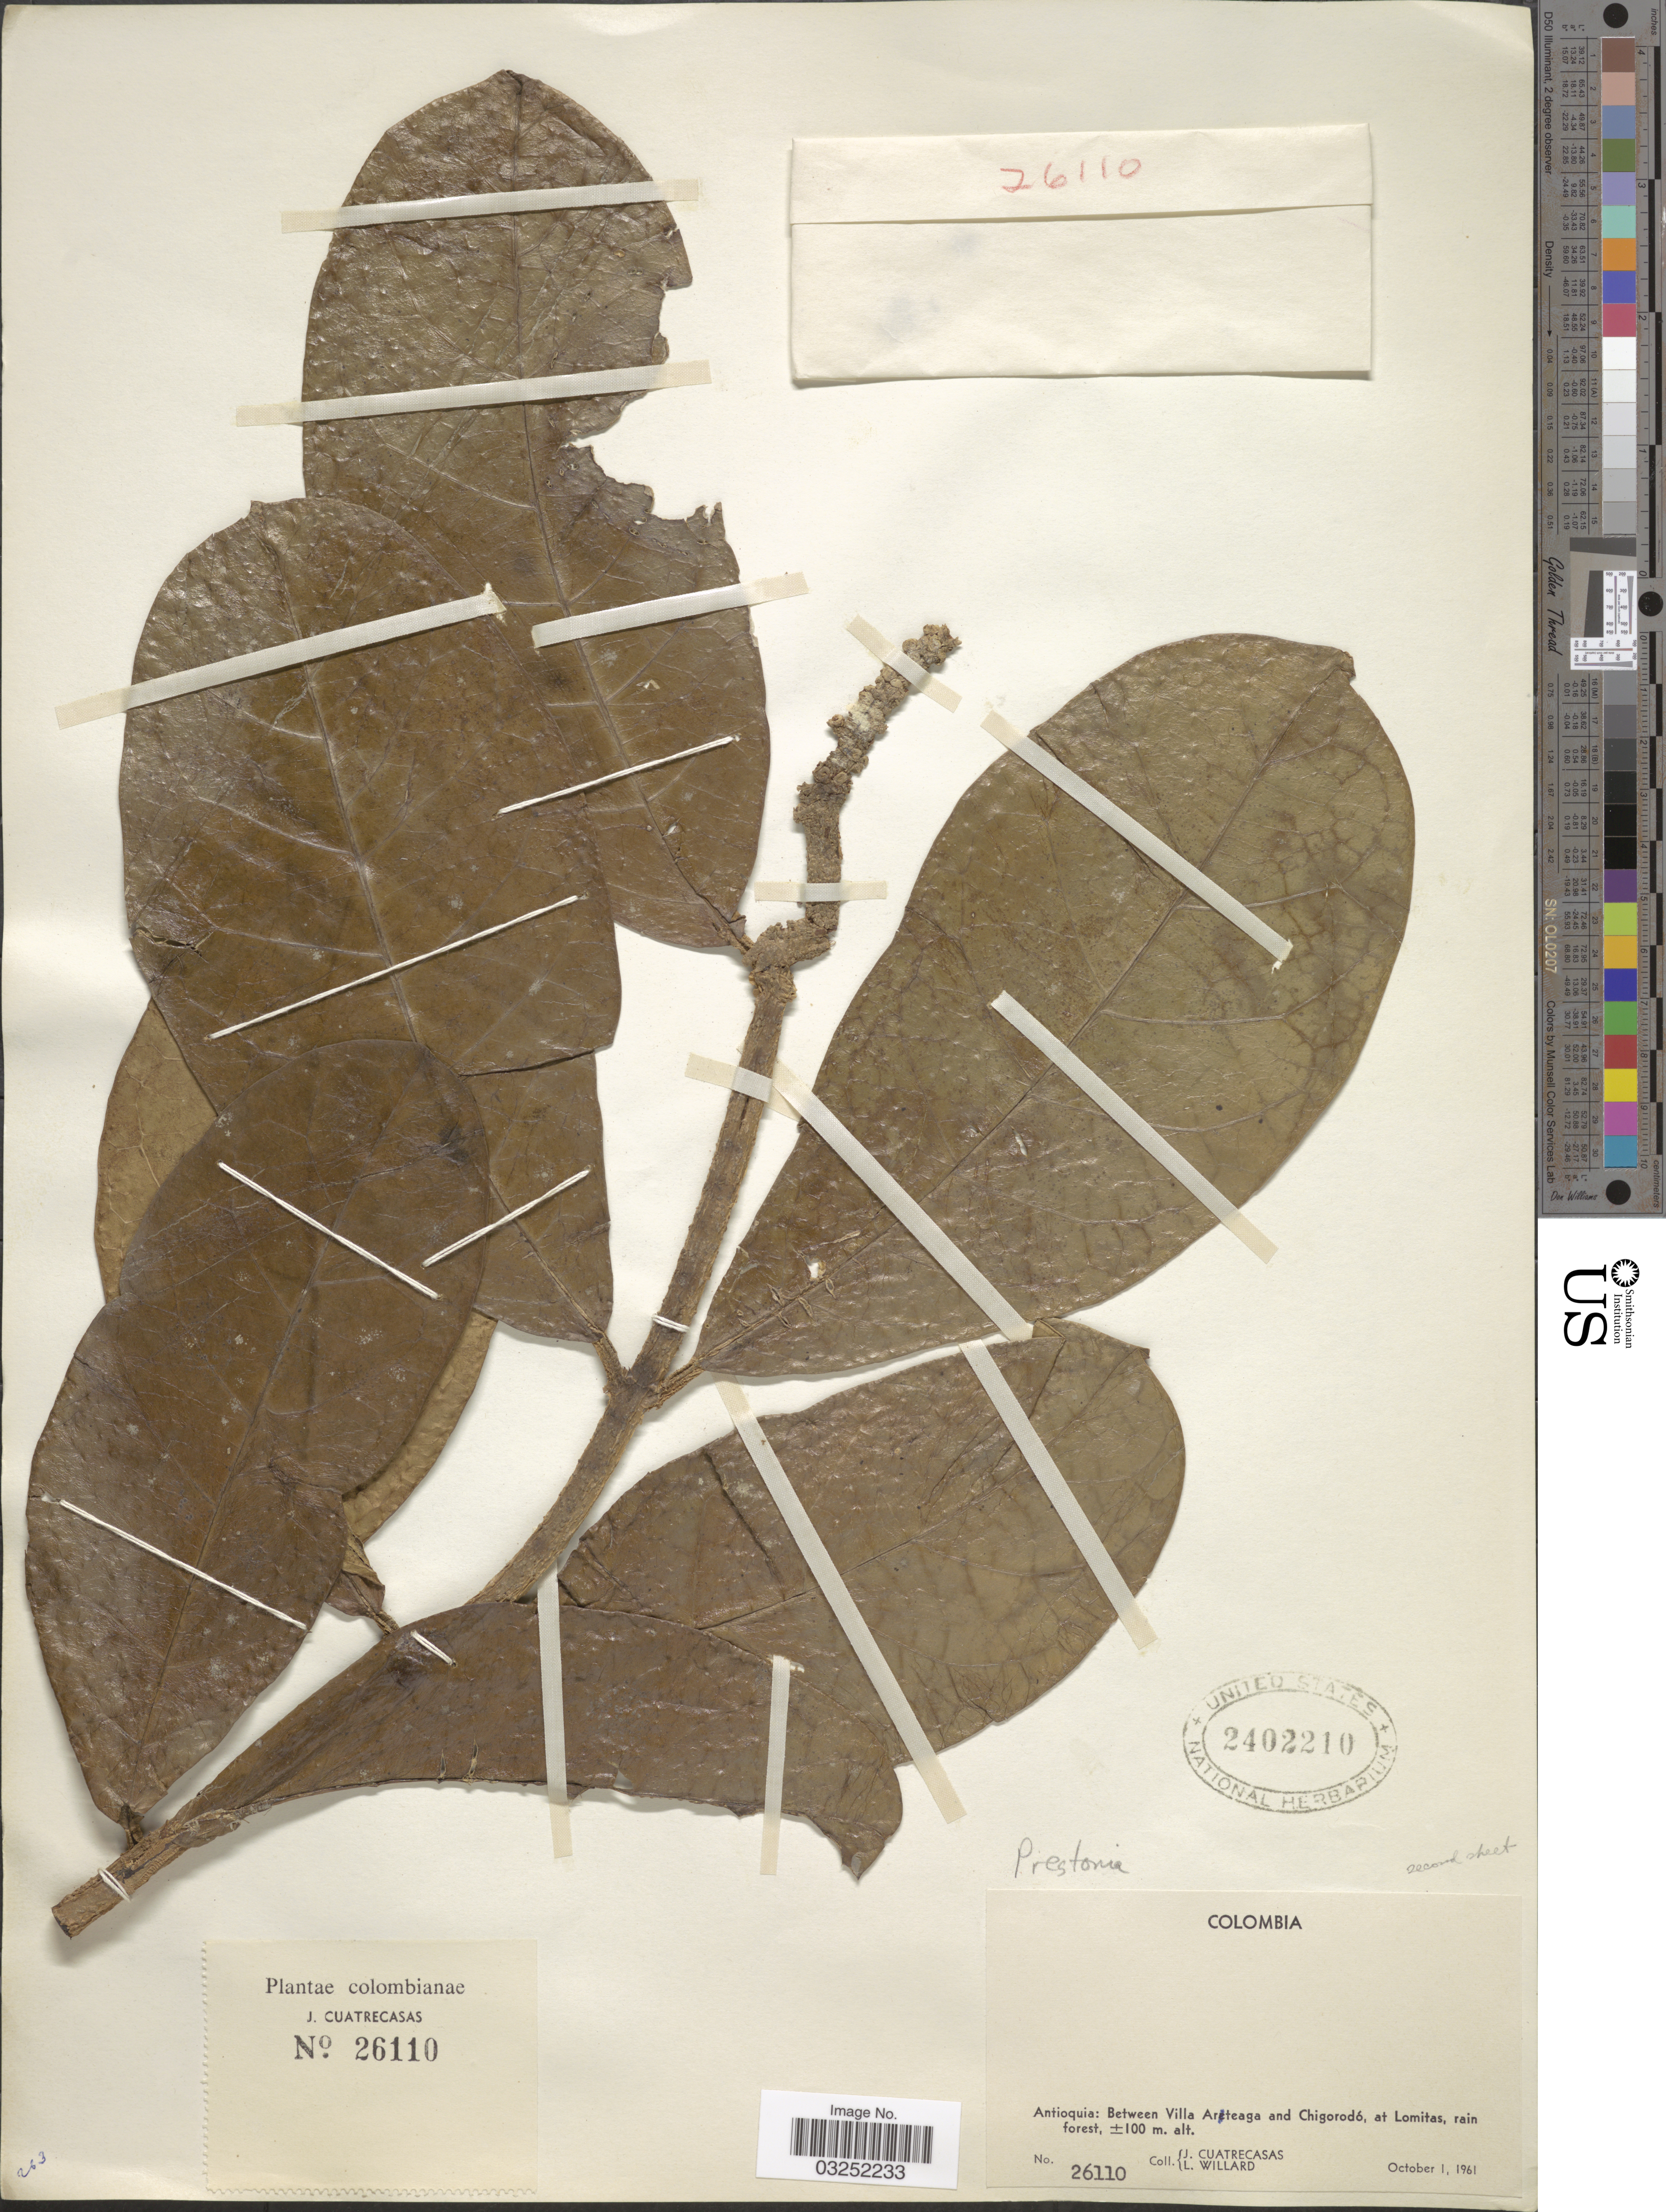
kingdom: Plantae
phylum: Tracheophyta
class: Magnoliopsida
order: Gentianales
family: Apocynaceae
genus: Prestonia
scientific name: Prestonia sp.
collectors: J. Cuatrecasas & L. Willard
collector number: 26110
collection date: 1961-10-01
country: Colombia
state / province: Antioquia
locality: Between Villa Arteaga and Chigorodó, at Lomitas, rain forest.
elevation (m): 100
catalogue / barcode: US 2402210